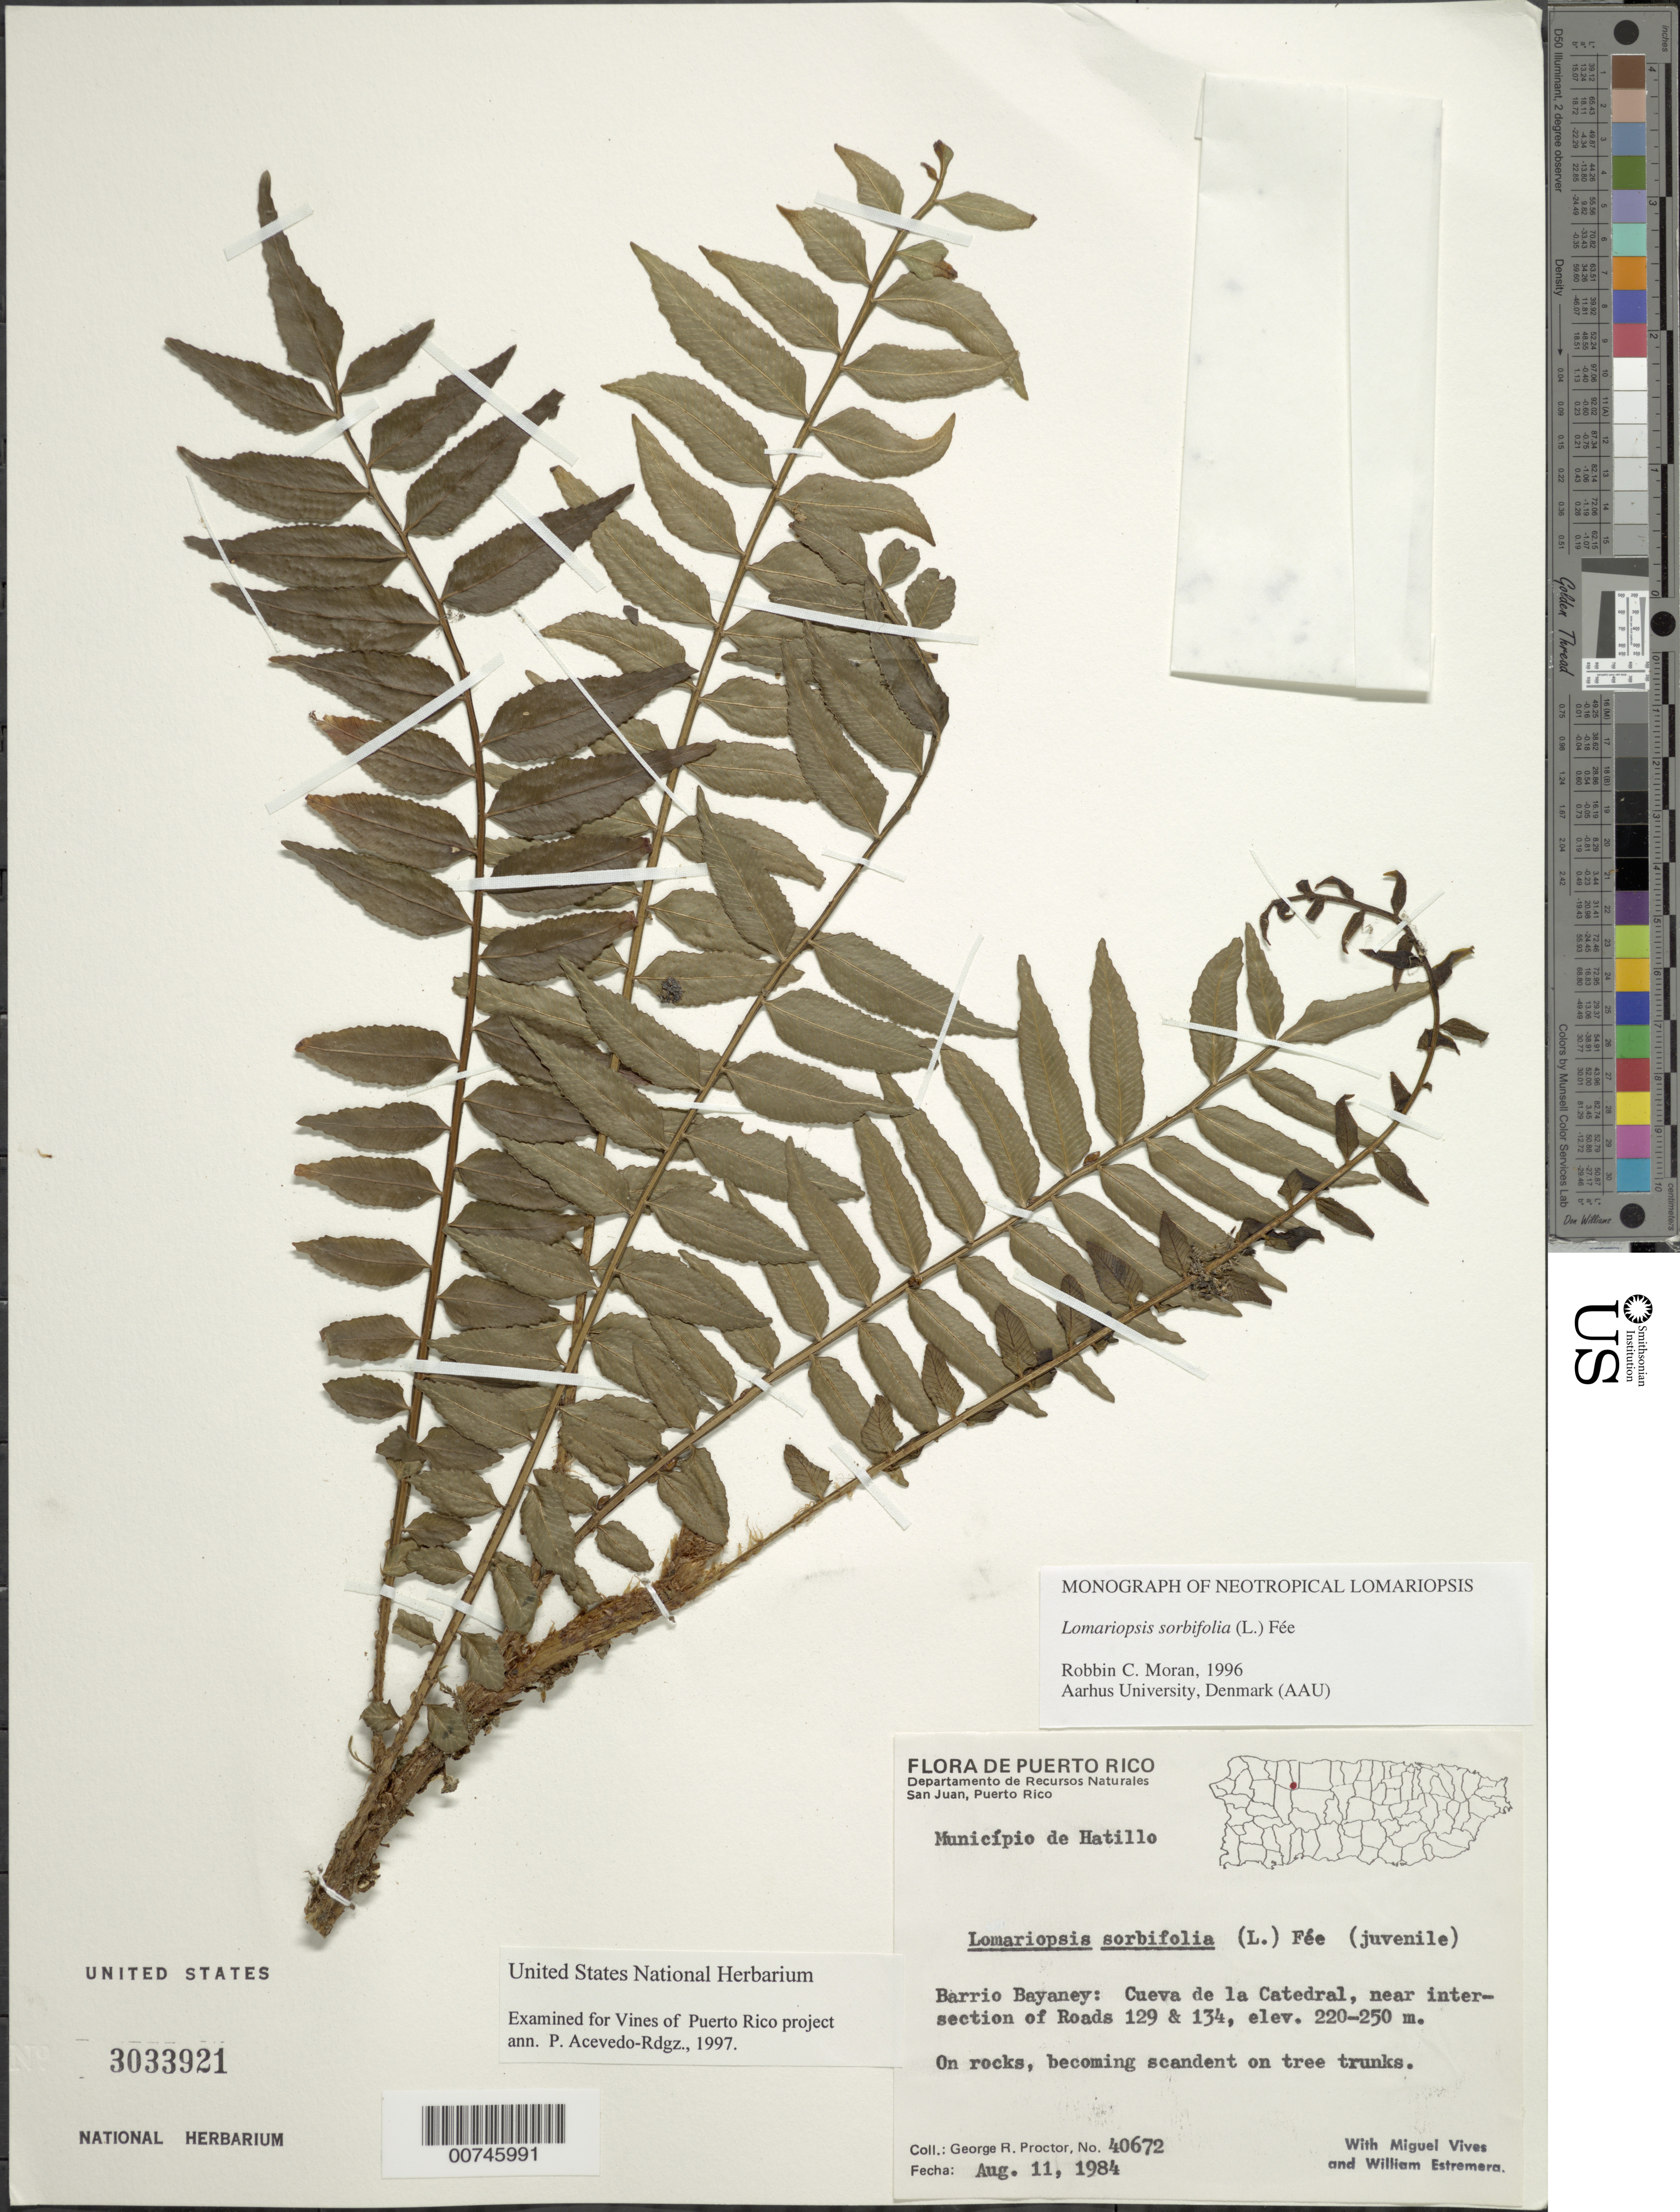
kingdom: Plantae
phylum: Tracheophyta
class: Polypodiopsida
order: Polypodiales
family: Lomariopsidaceae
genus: Lomariopsis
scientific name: Lomariopsis sorbifolia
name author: (L.) Fée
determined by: Moran, R. C.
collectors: G. R. Proctor, M. Vives & W. Estremera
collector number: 40672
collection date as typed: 11 Aug 1984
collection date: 1984-08-11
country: Puerto Rico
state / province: Hatillo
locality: Barrio Bayaney: Cueva de la Catedral, near intersection of Roads 129 & 134, Municipio de Hatillo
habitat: On rocks, becoming scandent on tree trunks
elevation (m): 220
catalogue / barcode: US 3033921